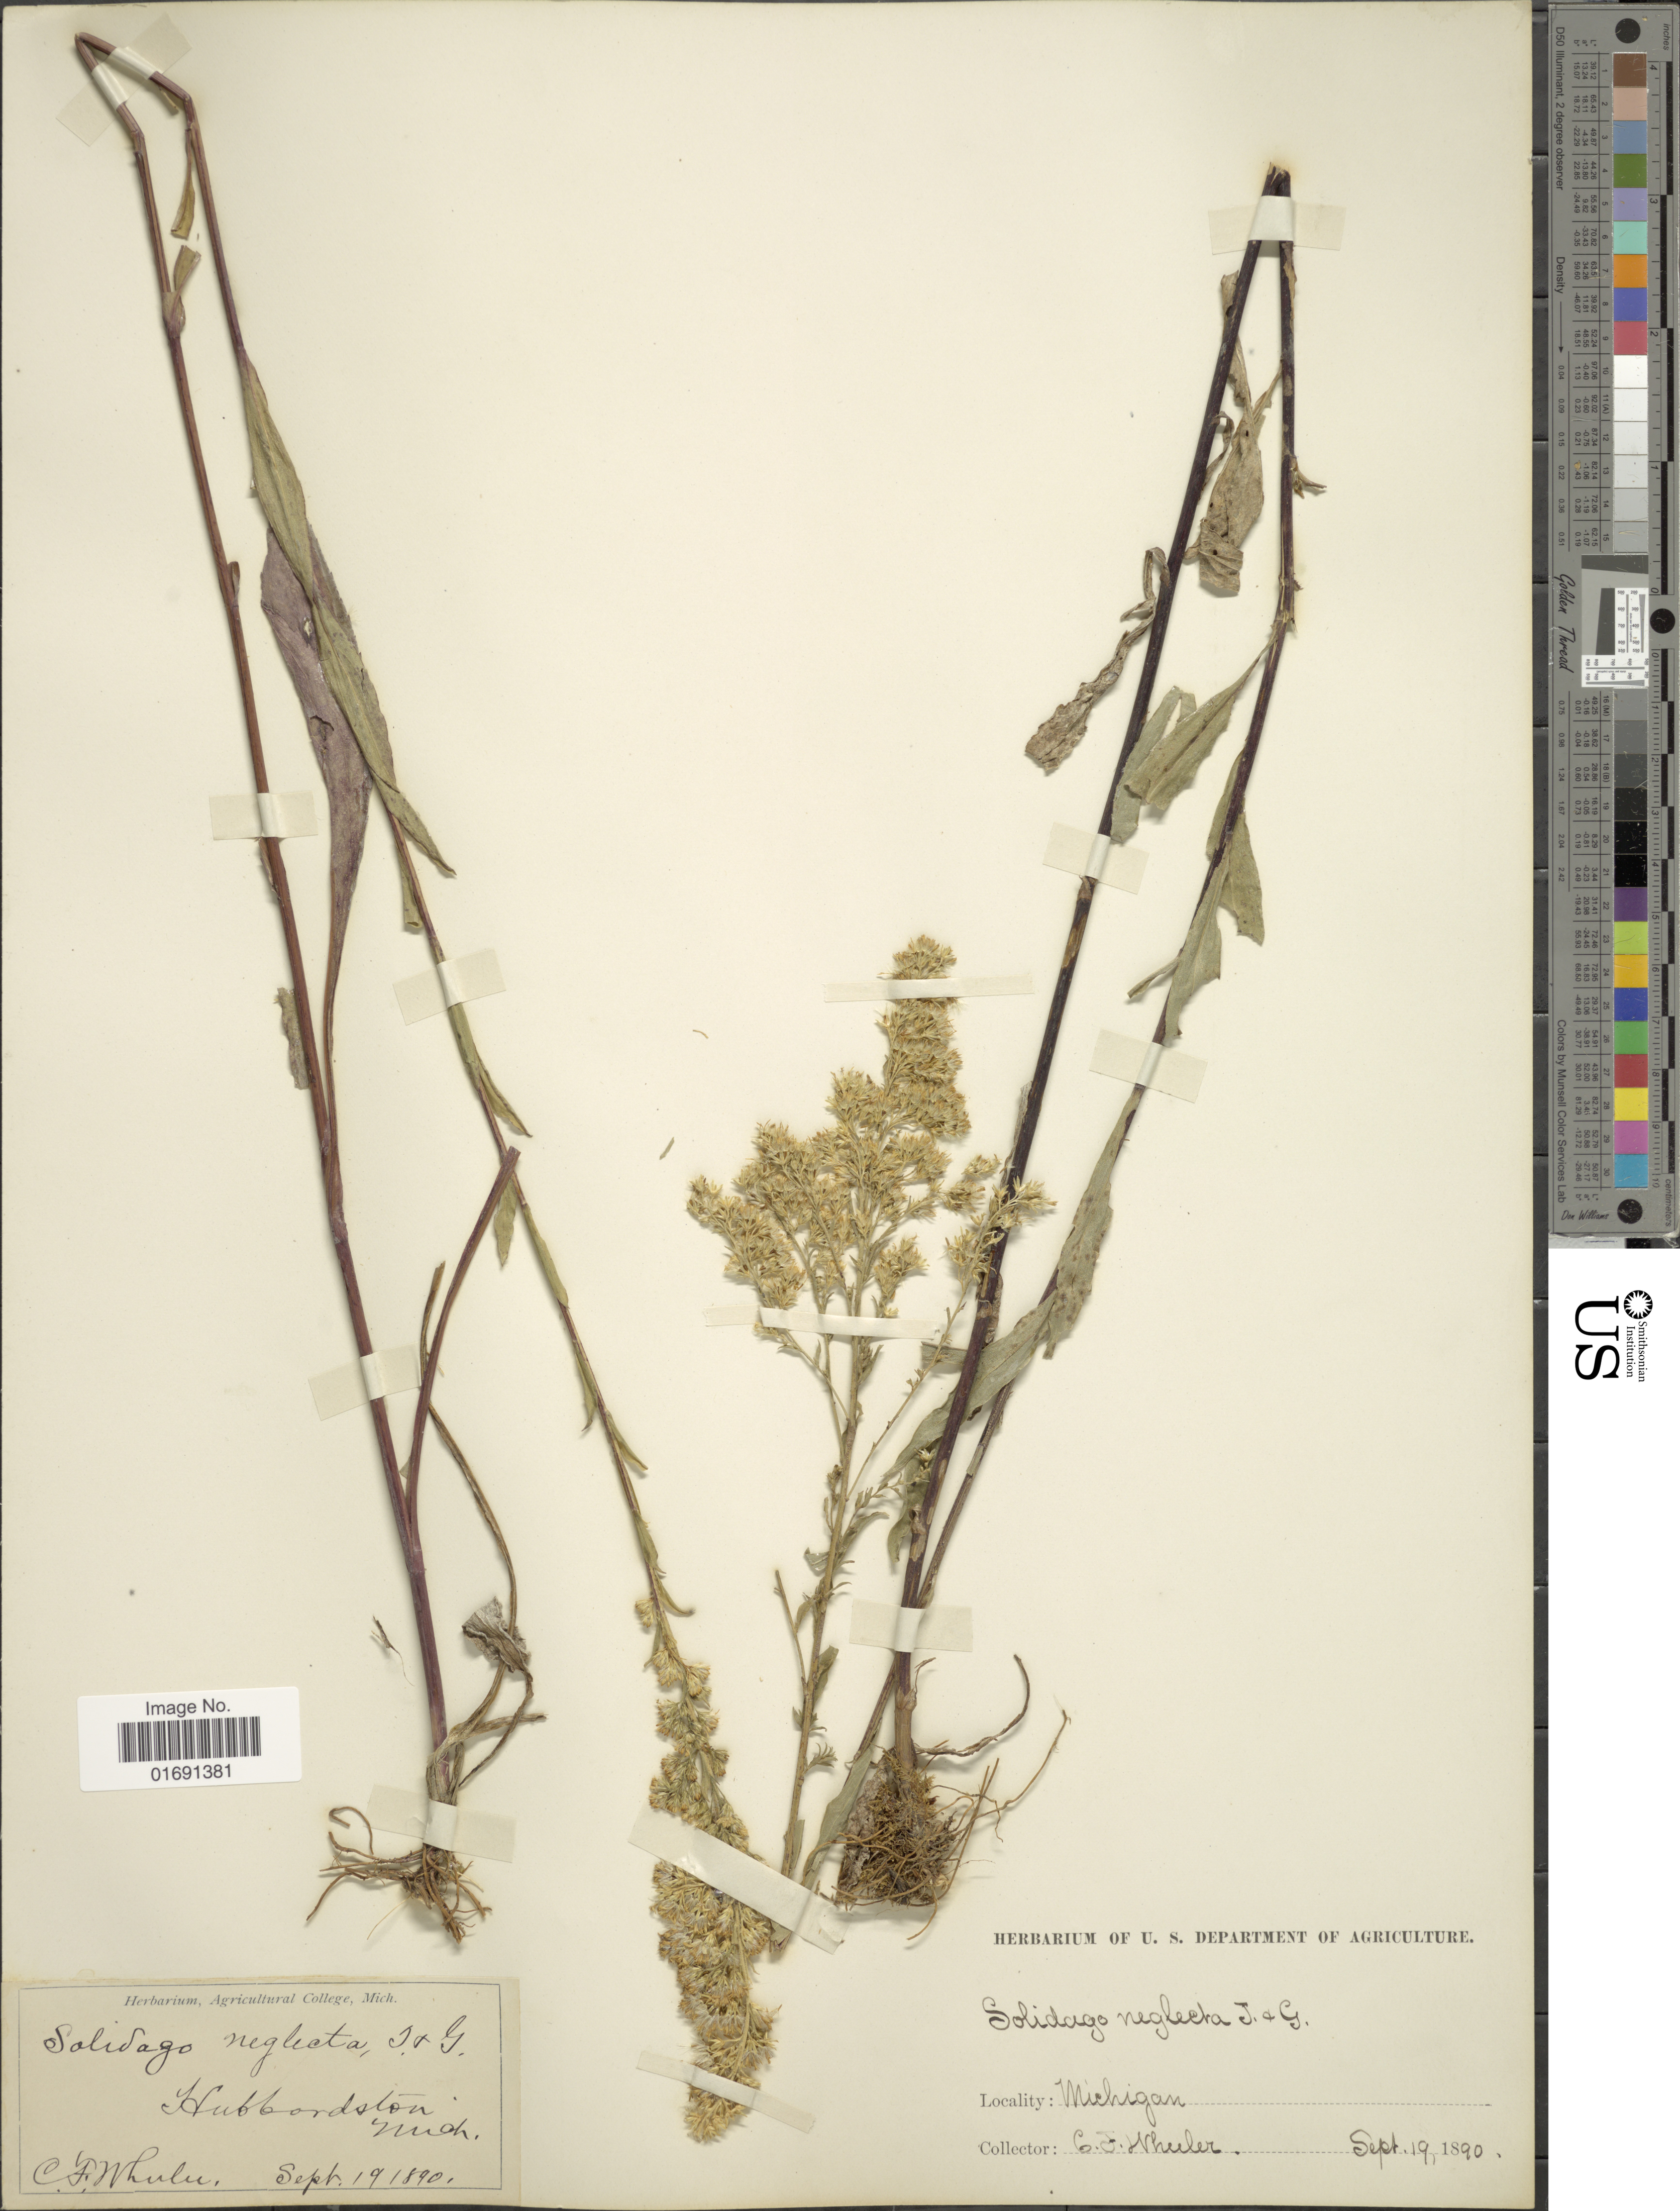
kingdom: Plantae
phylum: Tracheophyta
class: Magnoliopsida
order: Asterales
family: Asteraceae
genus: Solidago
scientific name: Solidago uniligulata var. neglecta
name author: Fernald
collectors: C. Wheeler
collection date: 1890-09-19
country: United States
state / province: Michigan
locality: Hubbordston, Mich.